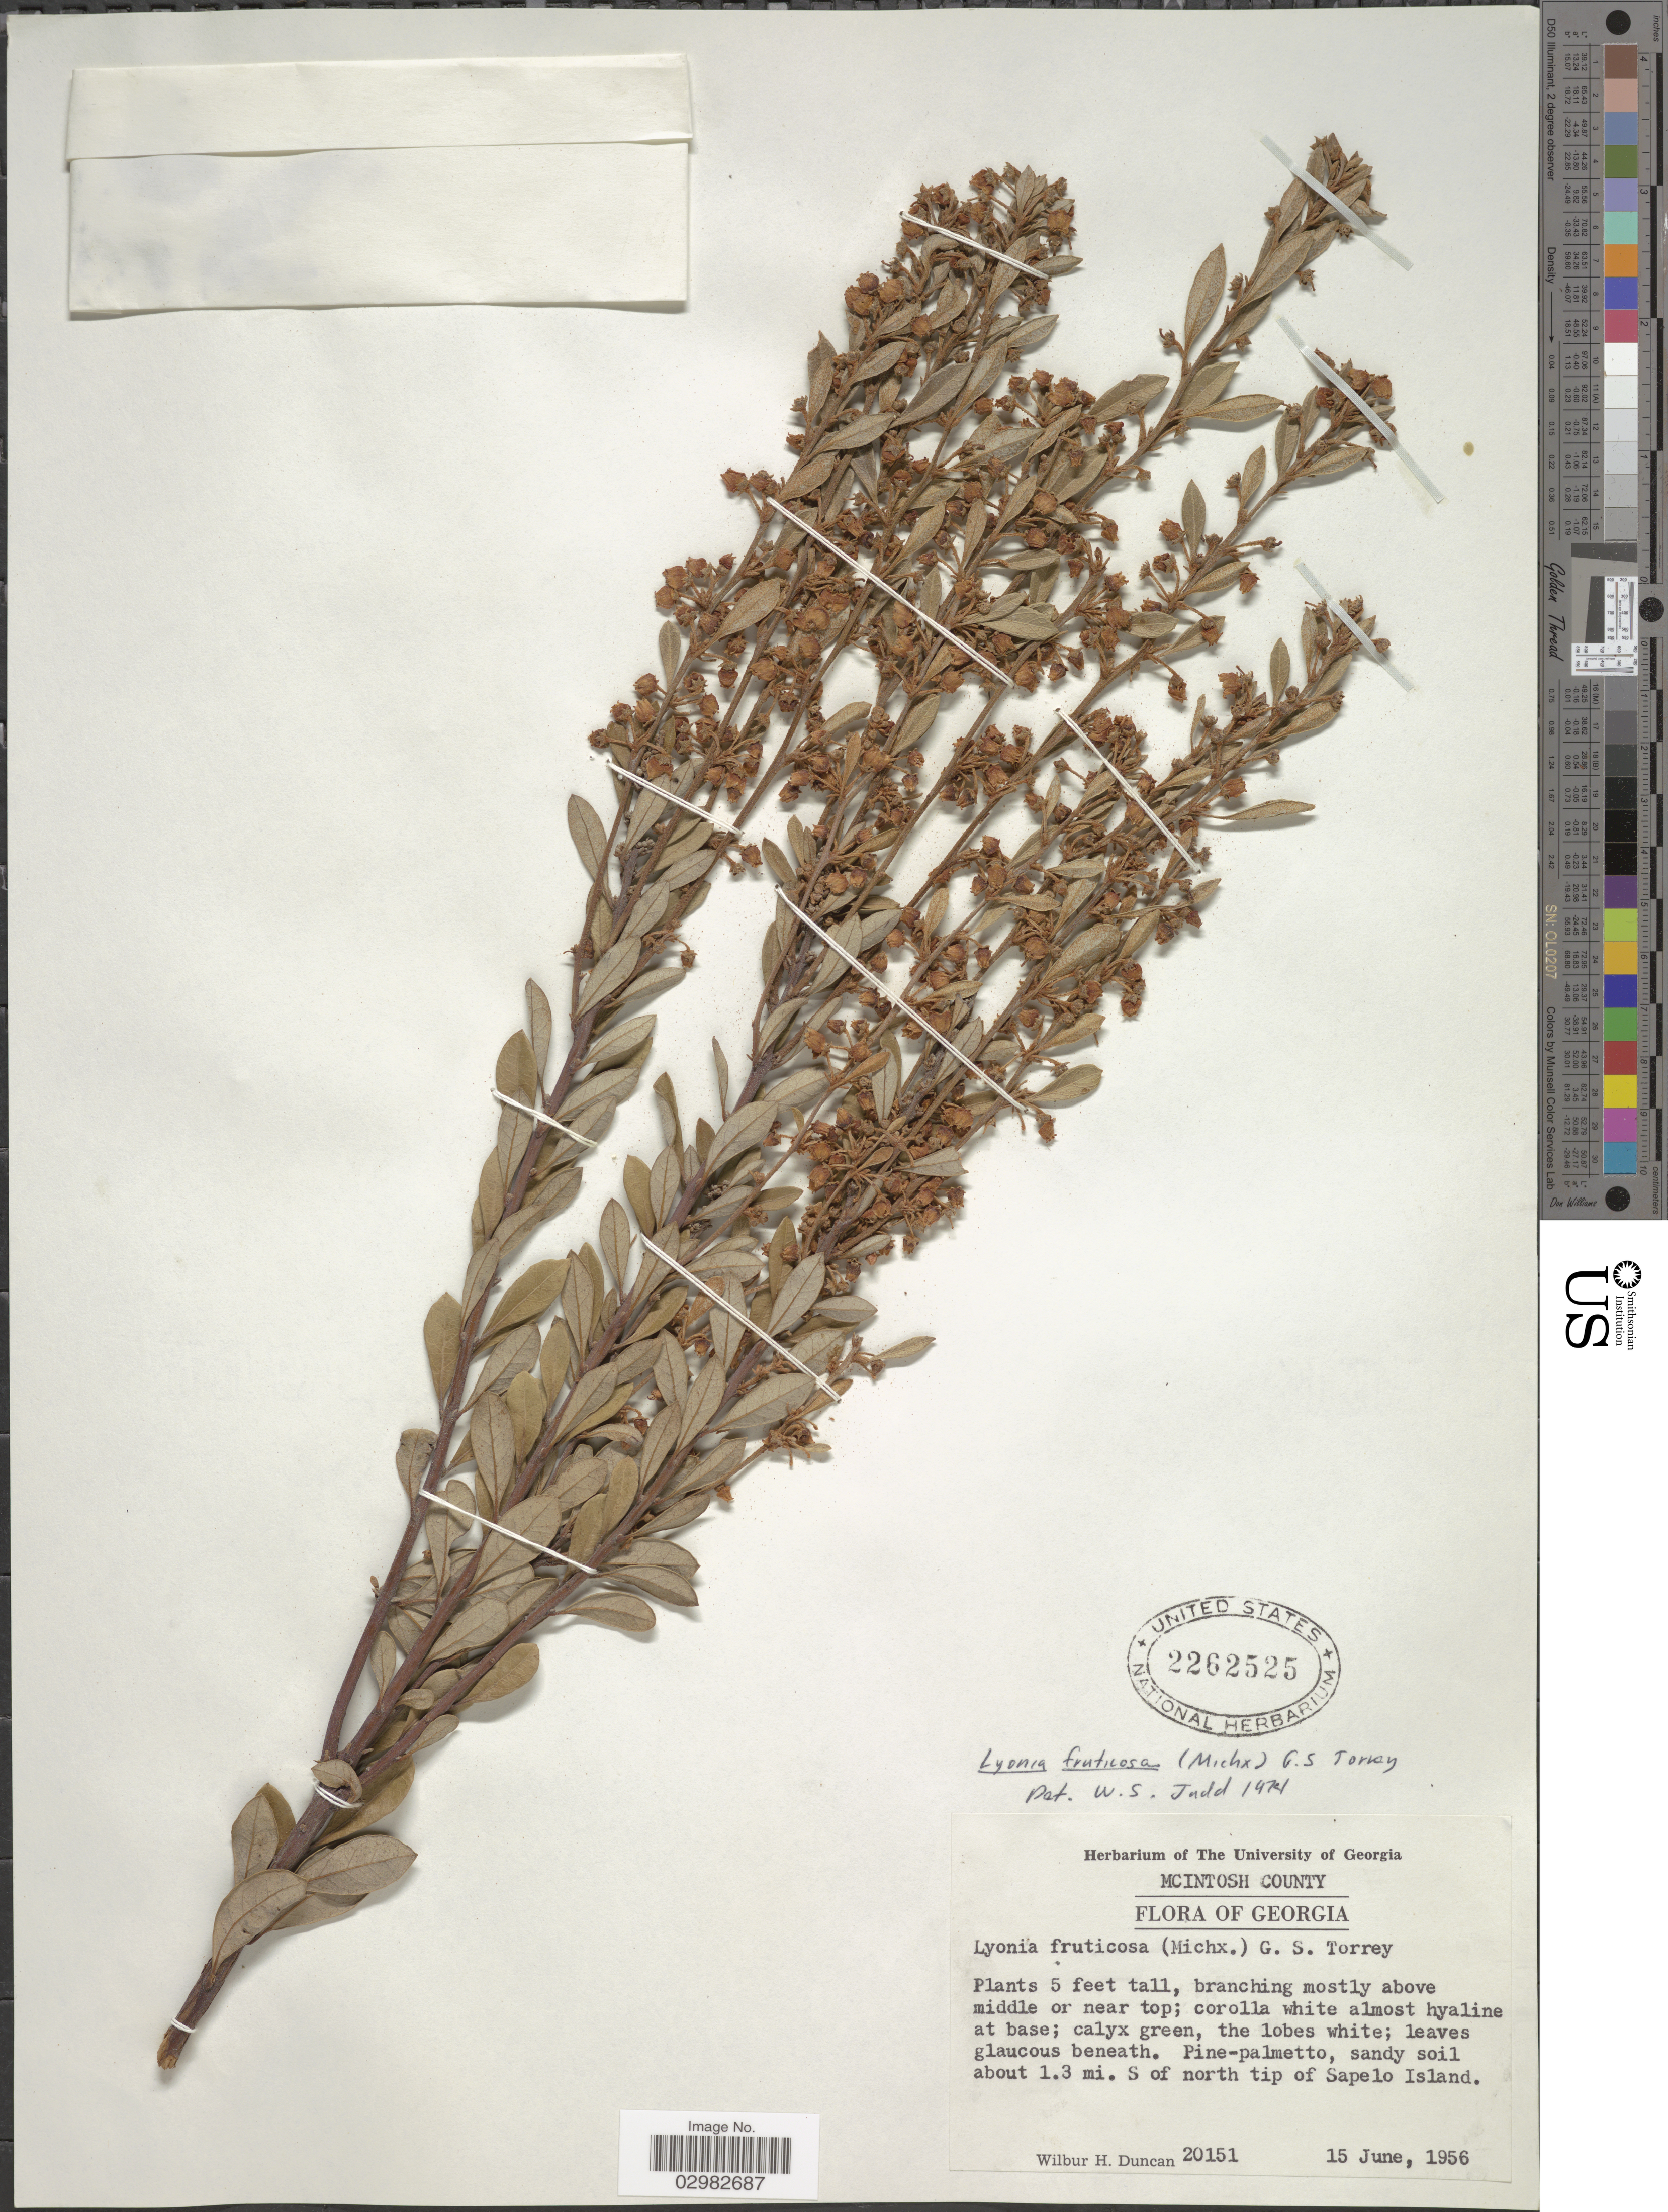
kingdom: Plantae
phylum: Tracheophyta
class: Magnoliopsida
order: Ericales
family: Ericaceae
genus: Lyonia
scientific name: Lyonia fruticosa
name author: (Michx.) G.S. Torr.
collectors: W. H. Duncan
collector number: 20151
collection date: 1956-06-15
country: United States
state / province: Georgia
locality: McIntosh County, About 1.3 mi. S of north tip of Sapelo Island.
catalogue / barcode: US 2262525